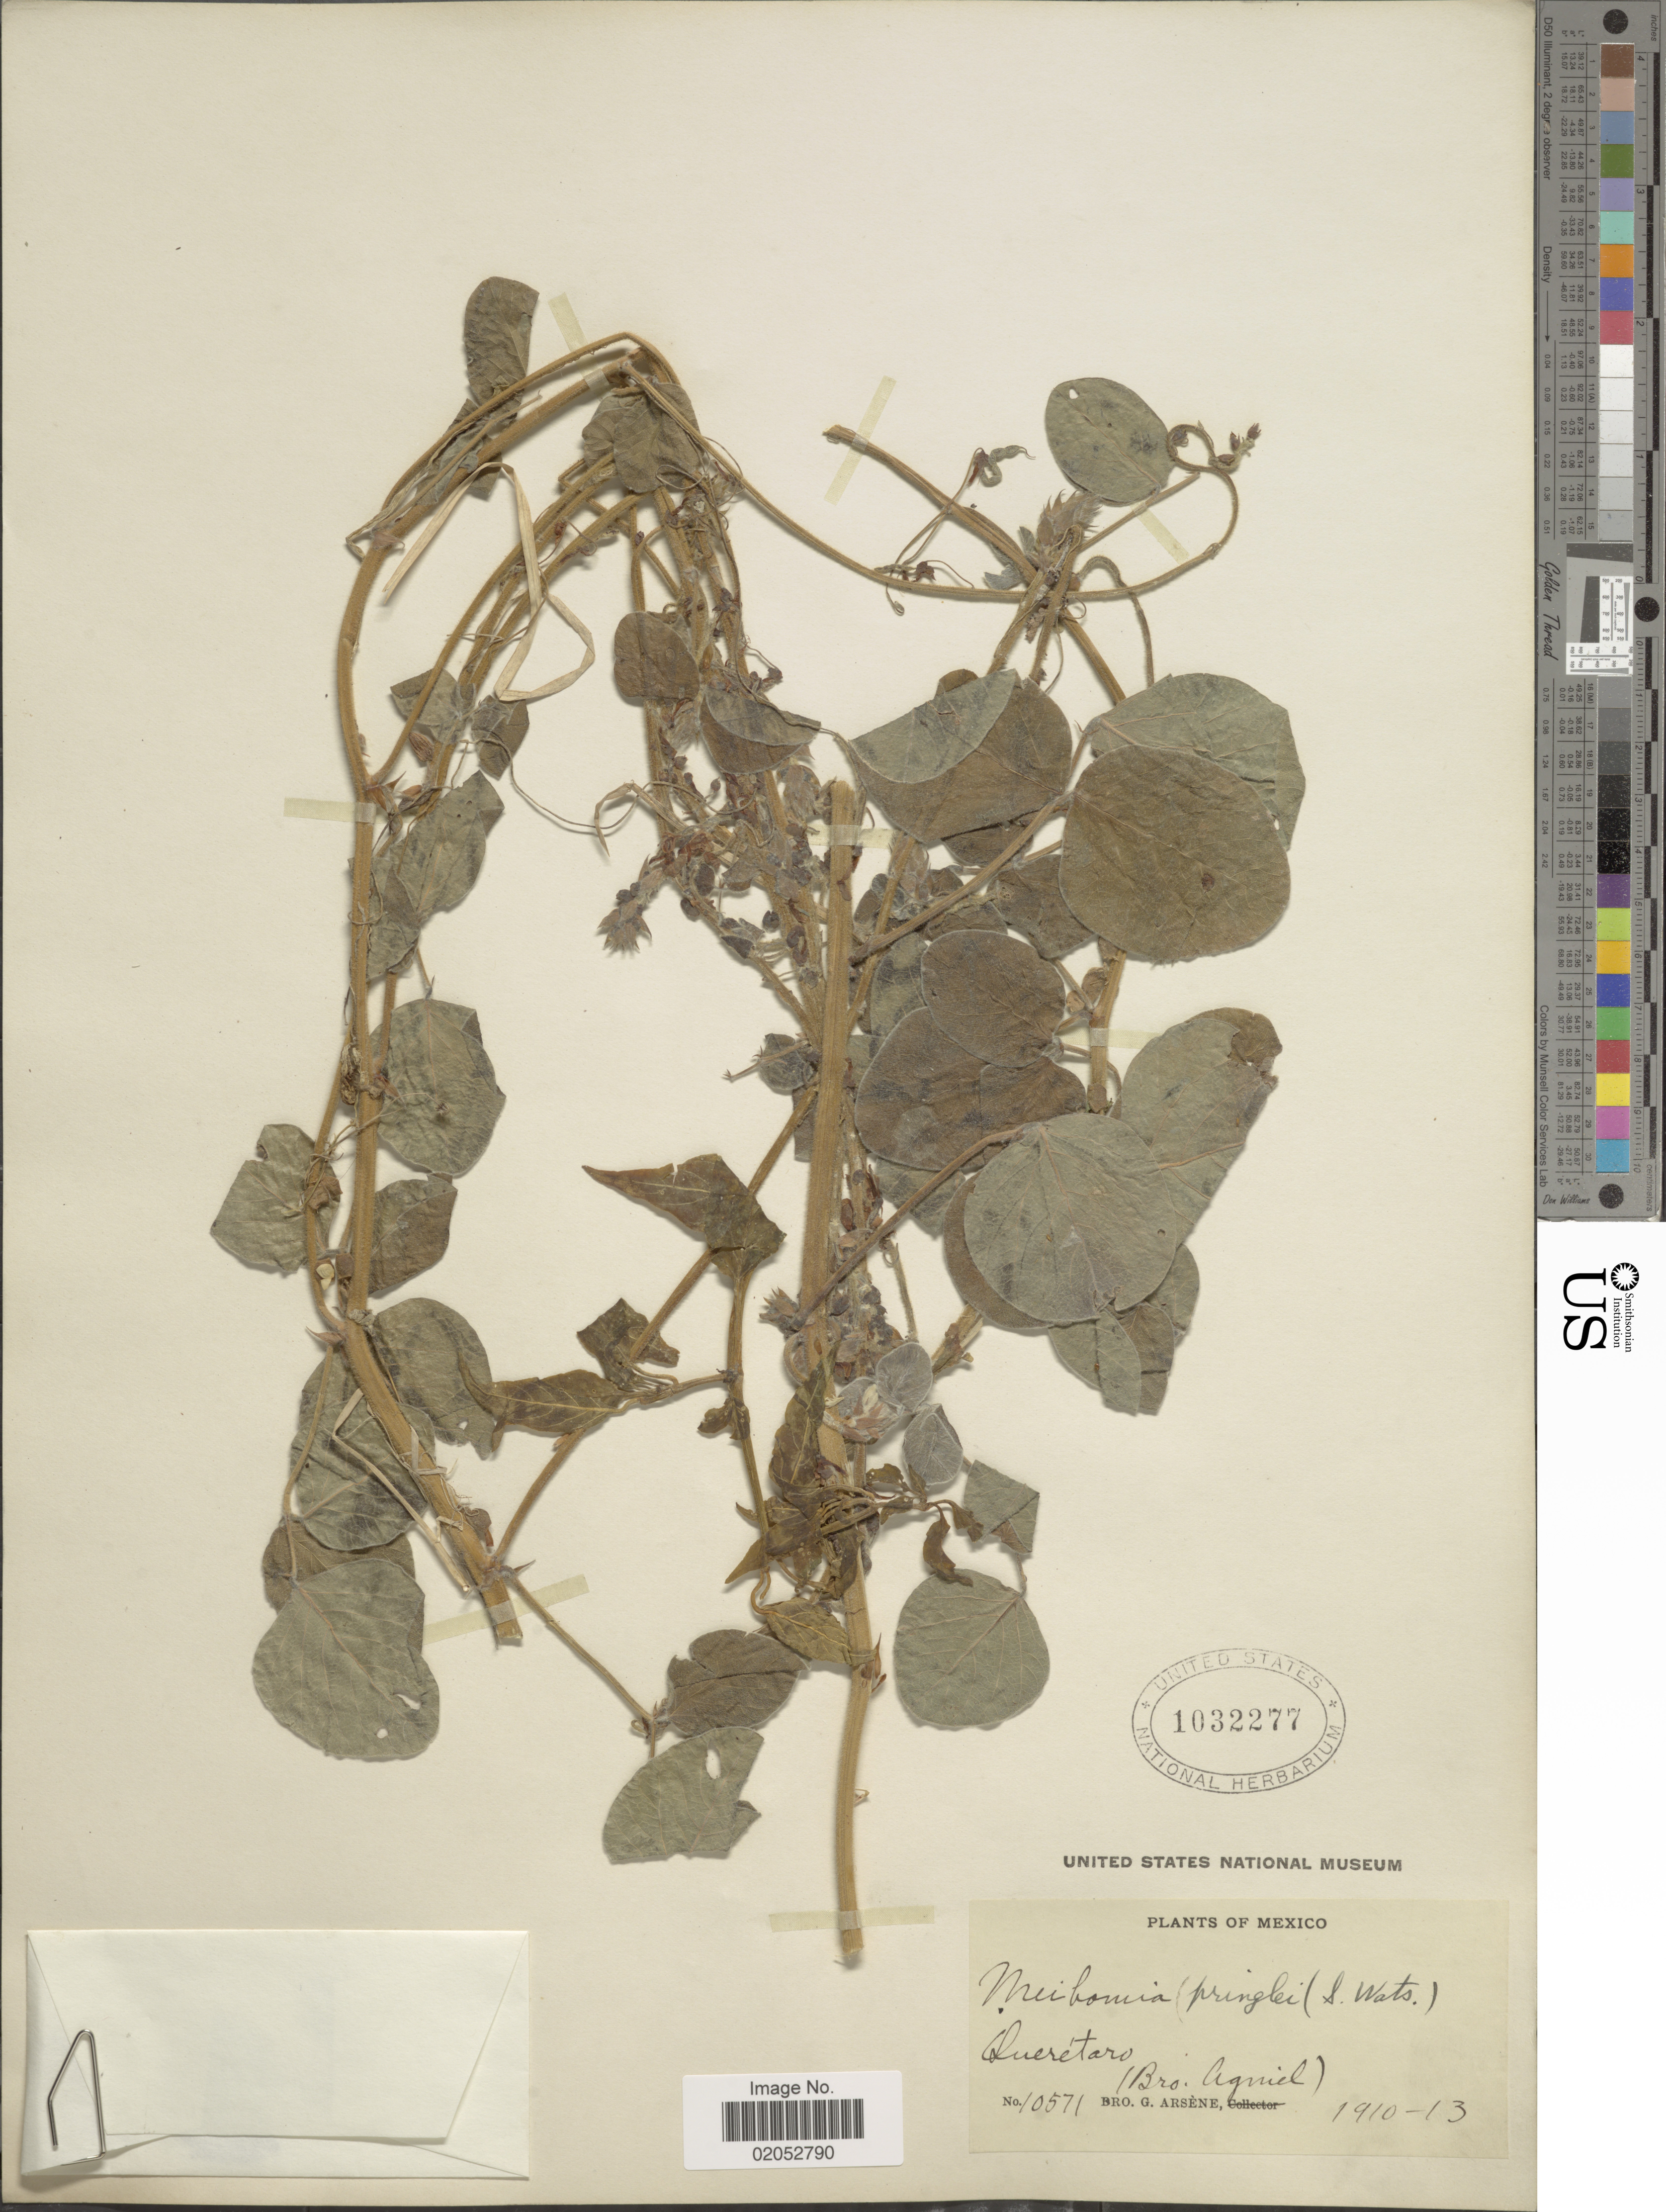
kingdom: Plantae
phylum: Tracheophyta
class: Magnoliopsida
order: Fabales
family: Fabaceae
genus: Desmodium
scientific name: Desmodium pringlei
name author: S. Watson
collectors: Bro. Agniel & Bro. G. Arsène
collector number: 10571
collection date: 1910/1913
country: Mexico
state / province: Querétaro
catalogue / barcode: US 1032277